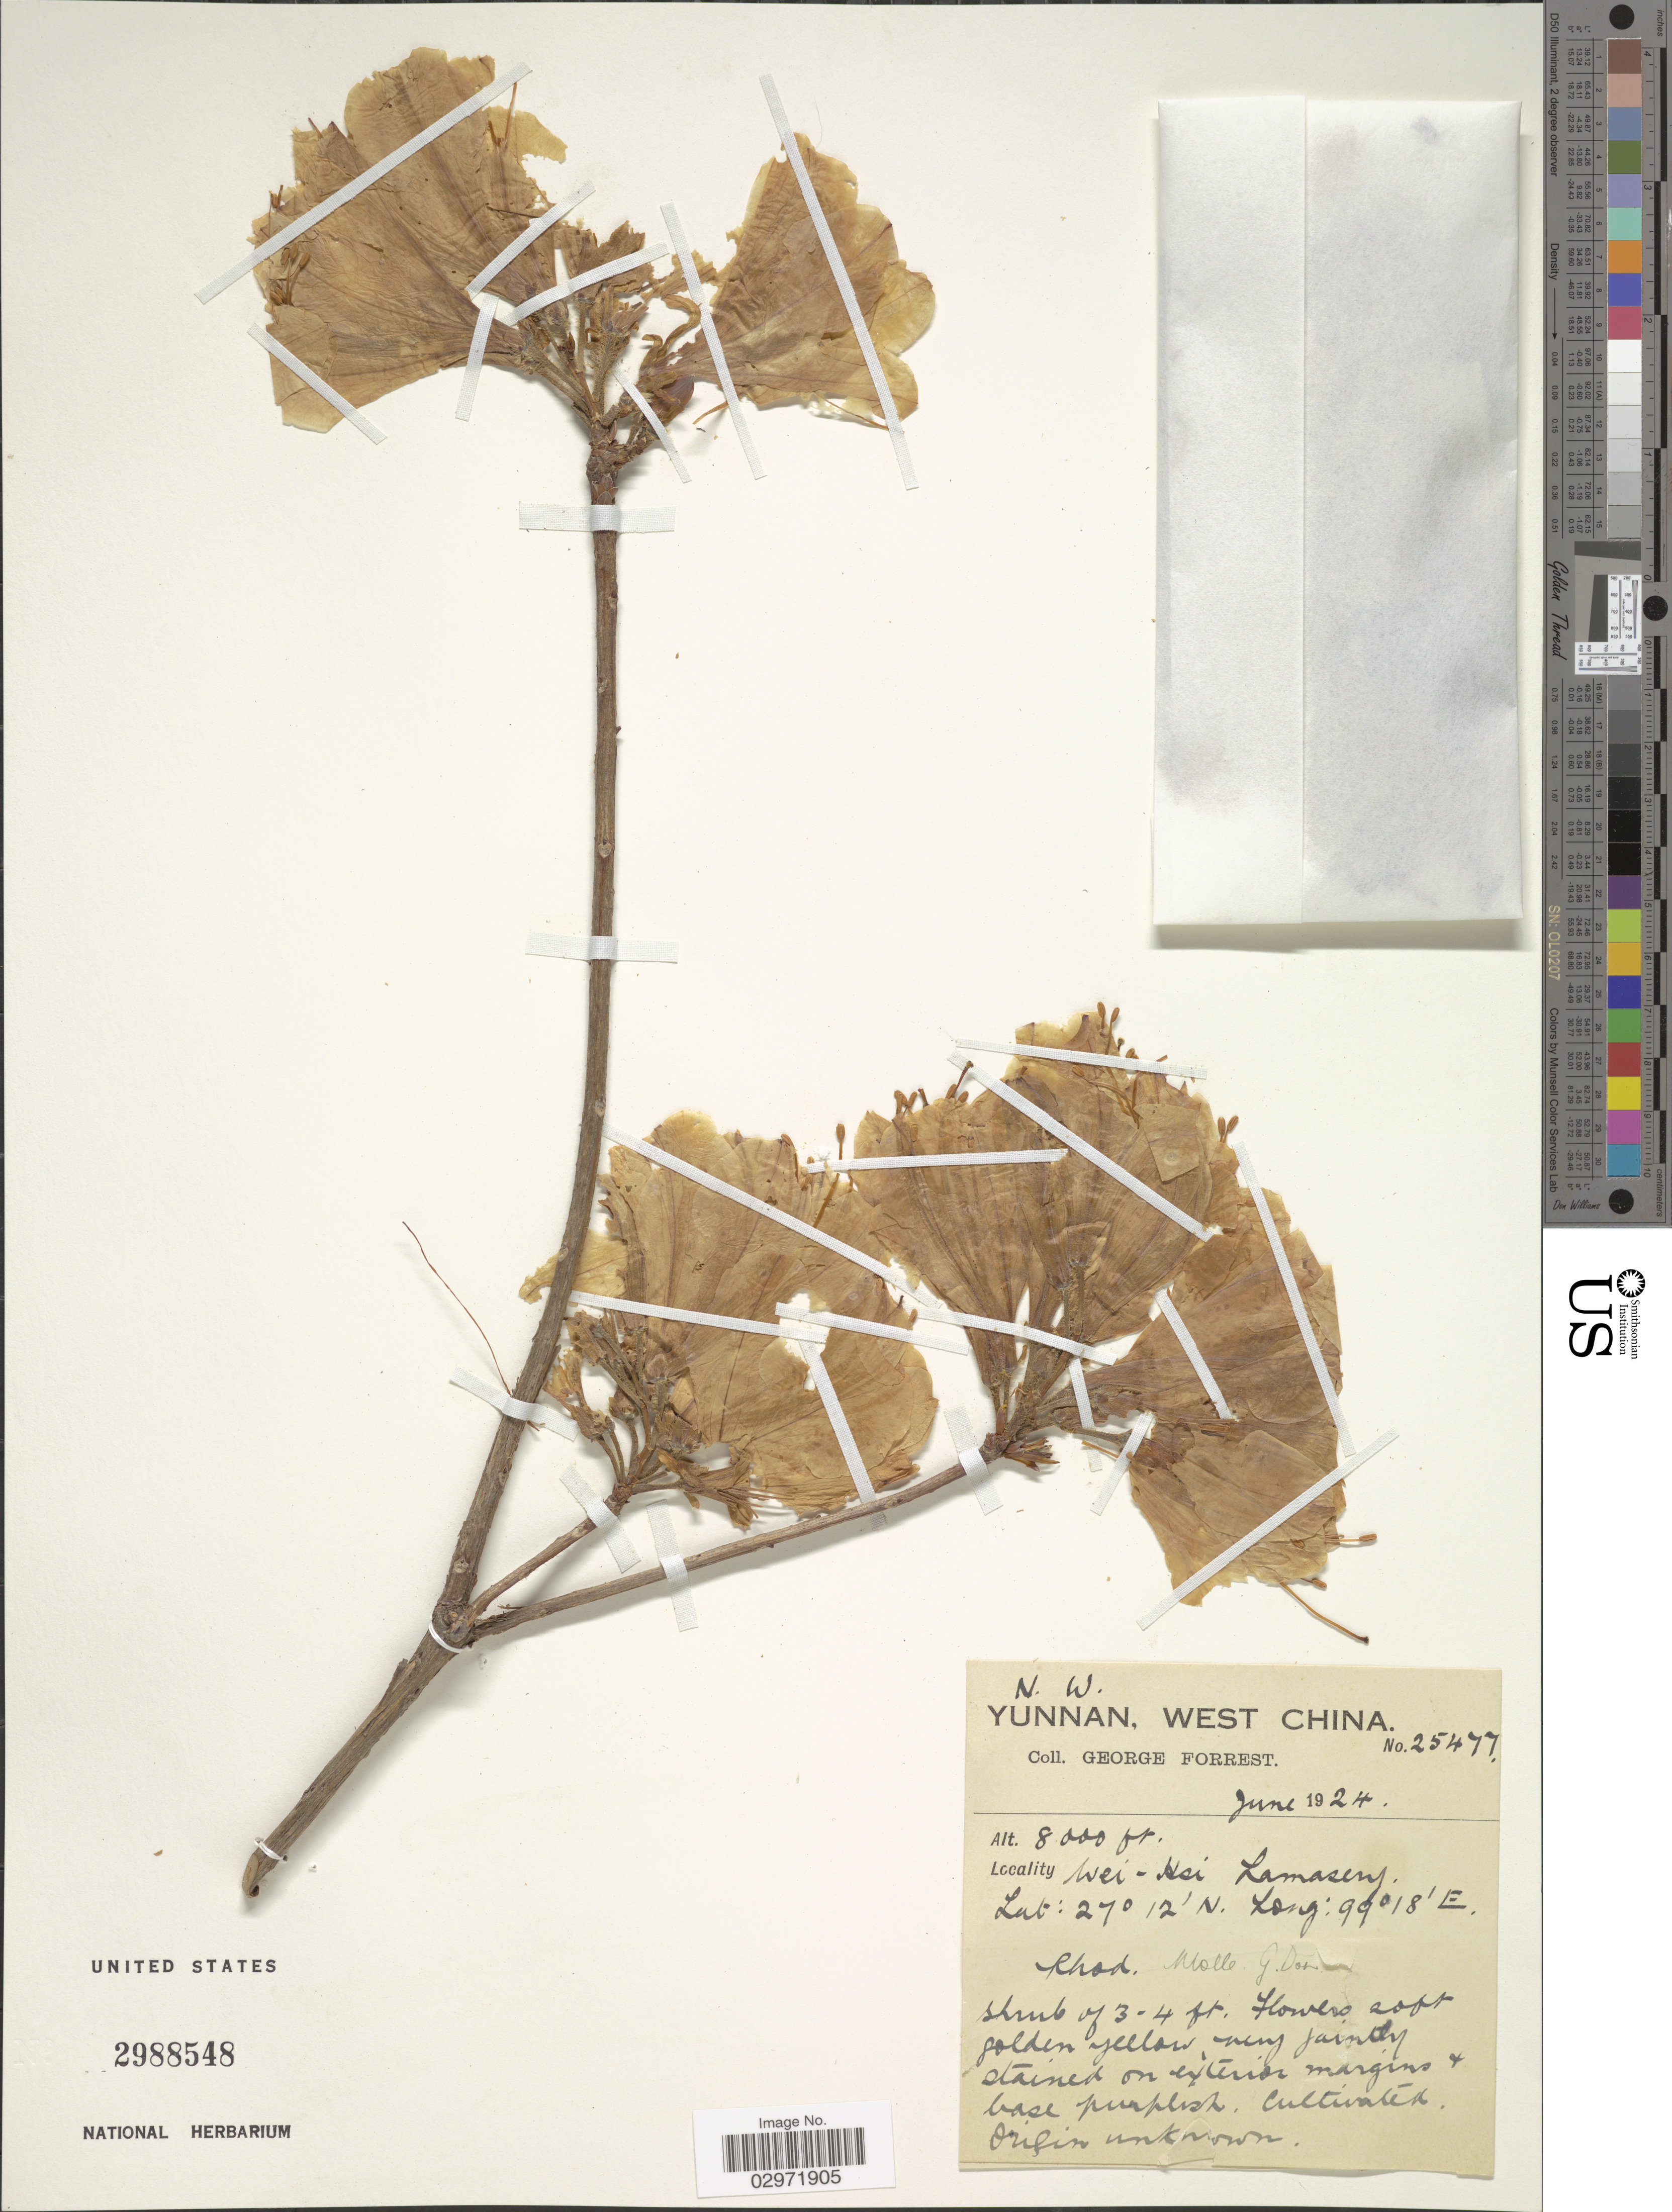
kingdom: Plantae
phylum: Tracheophyta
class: Magnoliopsida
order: Ericales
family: Ericaceae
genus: Rhododendron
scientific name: Rhododendron molle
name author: G. Don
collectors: G. Forrest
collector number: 25477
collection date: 1924-06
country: China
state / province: Yunnan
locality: N.W. Yunnan, Wei-Hsi Lamasens [interpreted].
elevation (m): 2438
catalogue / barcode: US 2988548